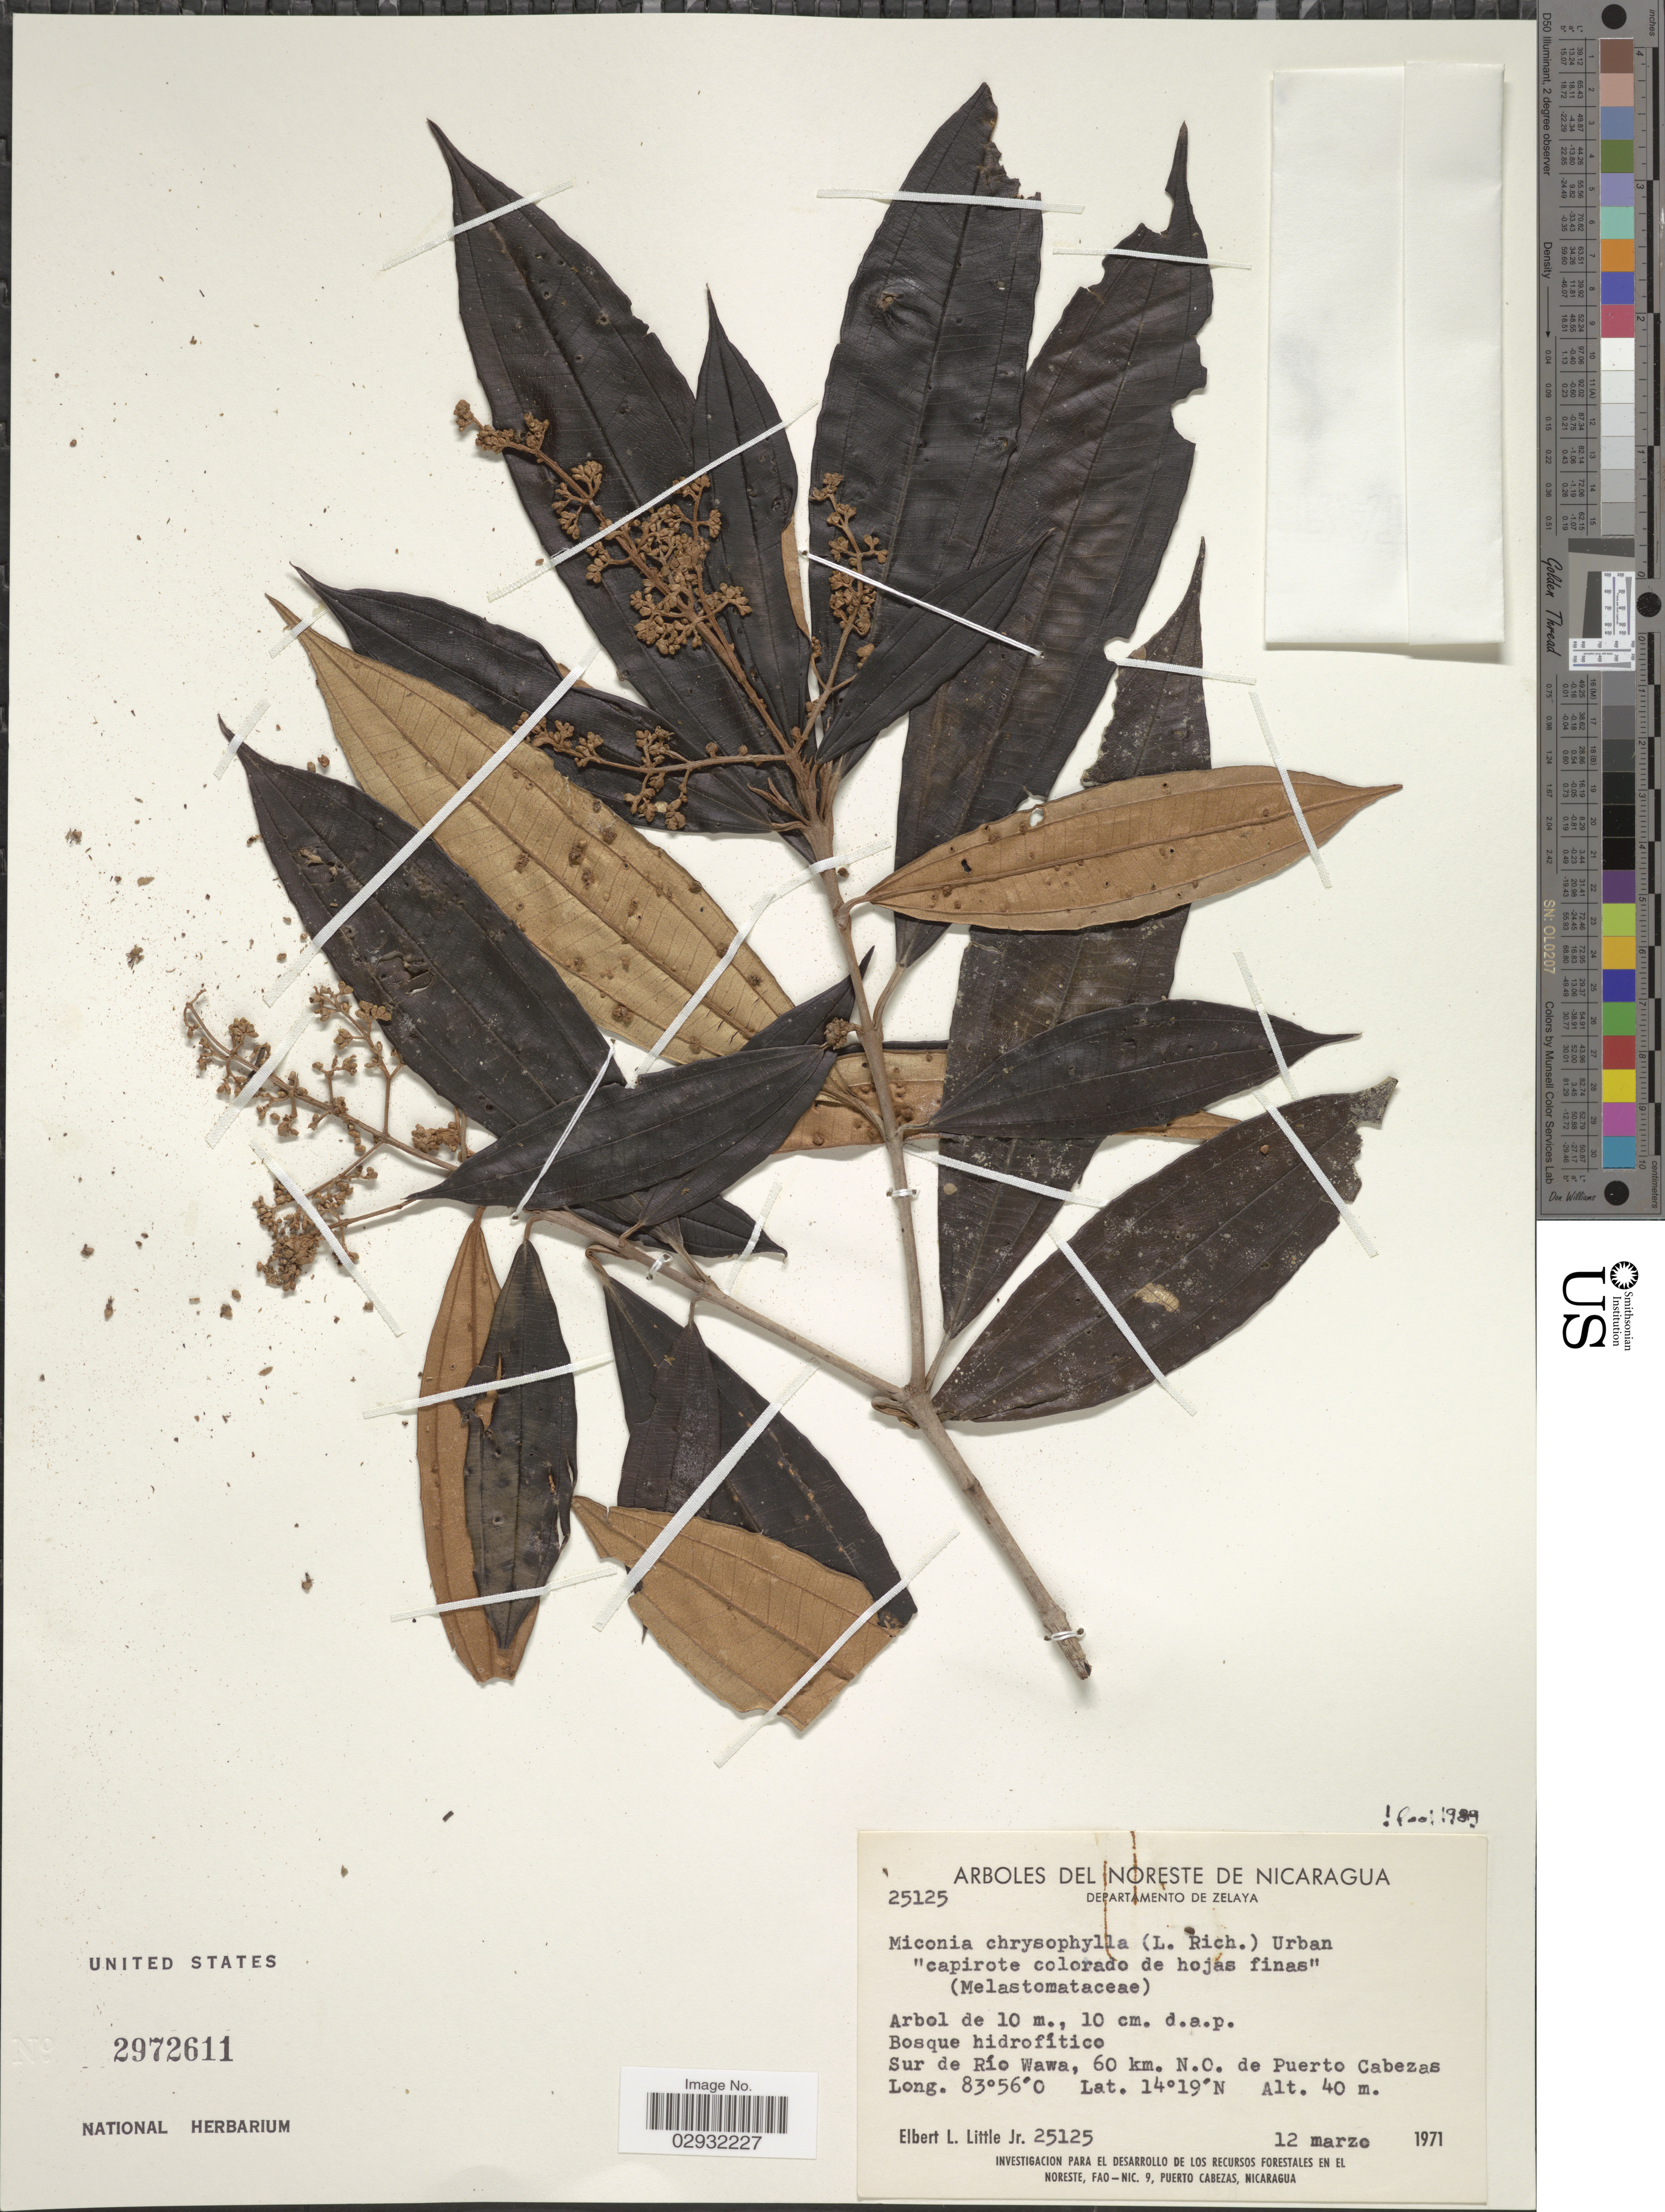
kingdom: Plantae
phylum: Tracheophyta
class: Magnoliopsida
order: Myrtales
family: Melastomataceae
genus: Miconia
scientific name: Miconia chrysophylla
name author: (Rich.) Urb.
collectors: E. L. Little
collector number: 25125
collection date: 1971-03-12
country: Nicaragua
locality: Departamento de Zelaya, Sur de Río Wawa, 60 Km. N.O. de Puerto Cabezas. Noreste de Nicaragua.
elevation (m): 40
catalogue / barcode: US 2972611